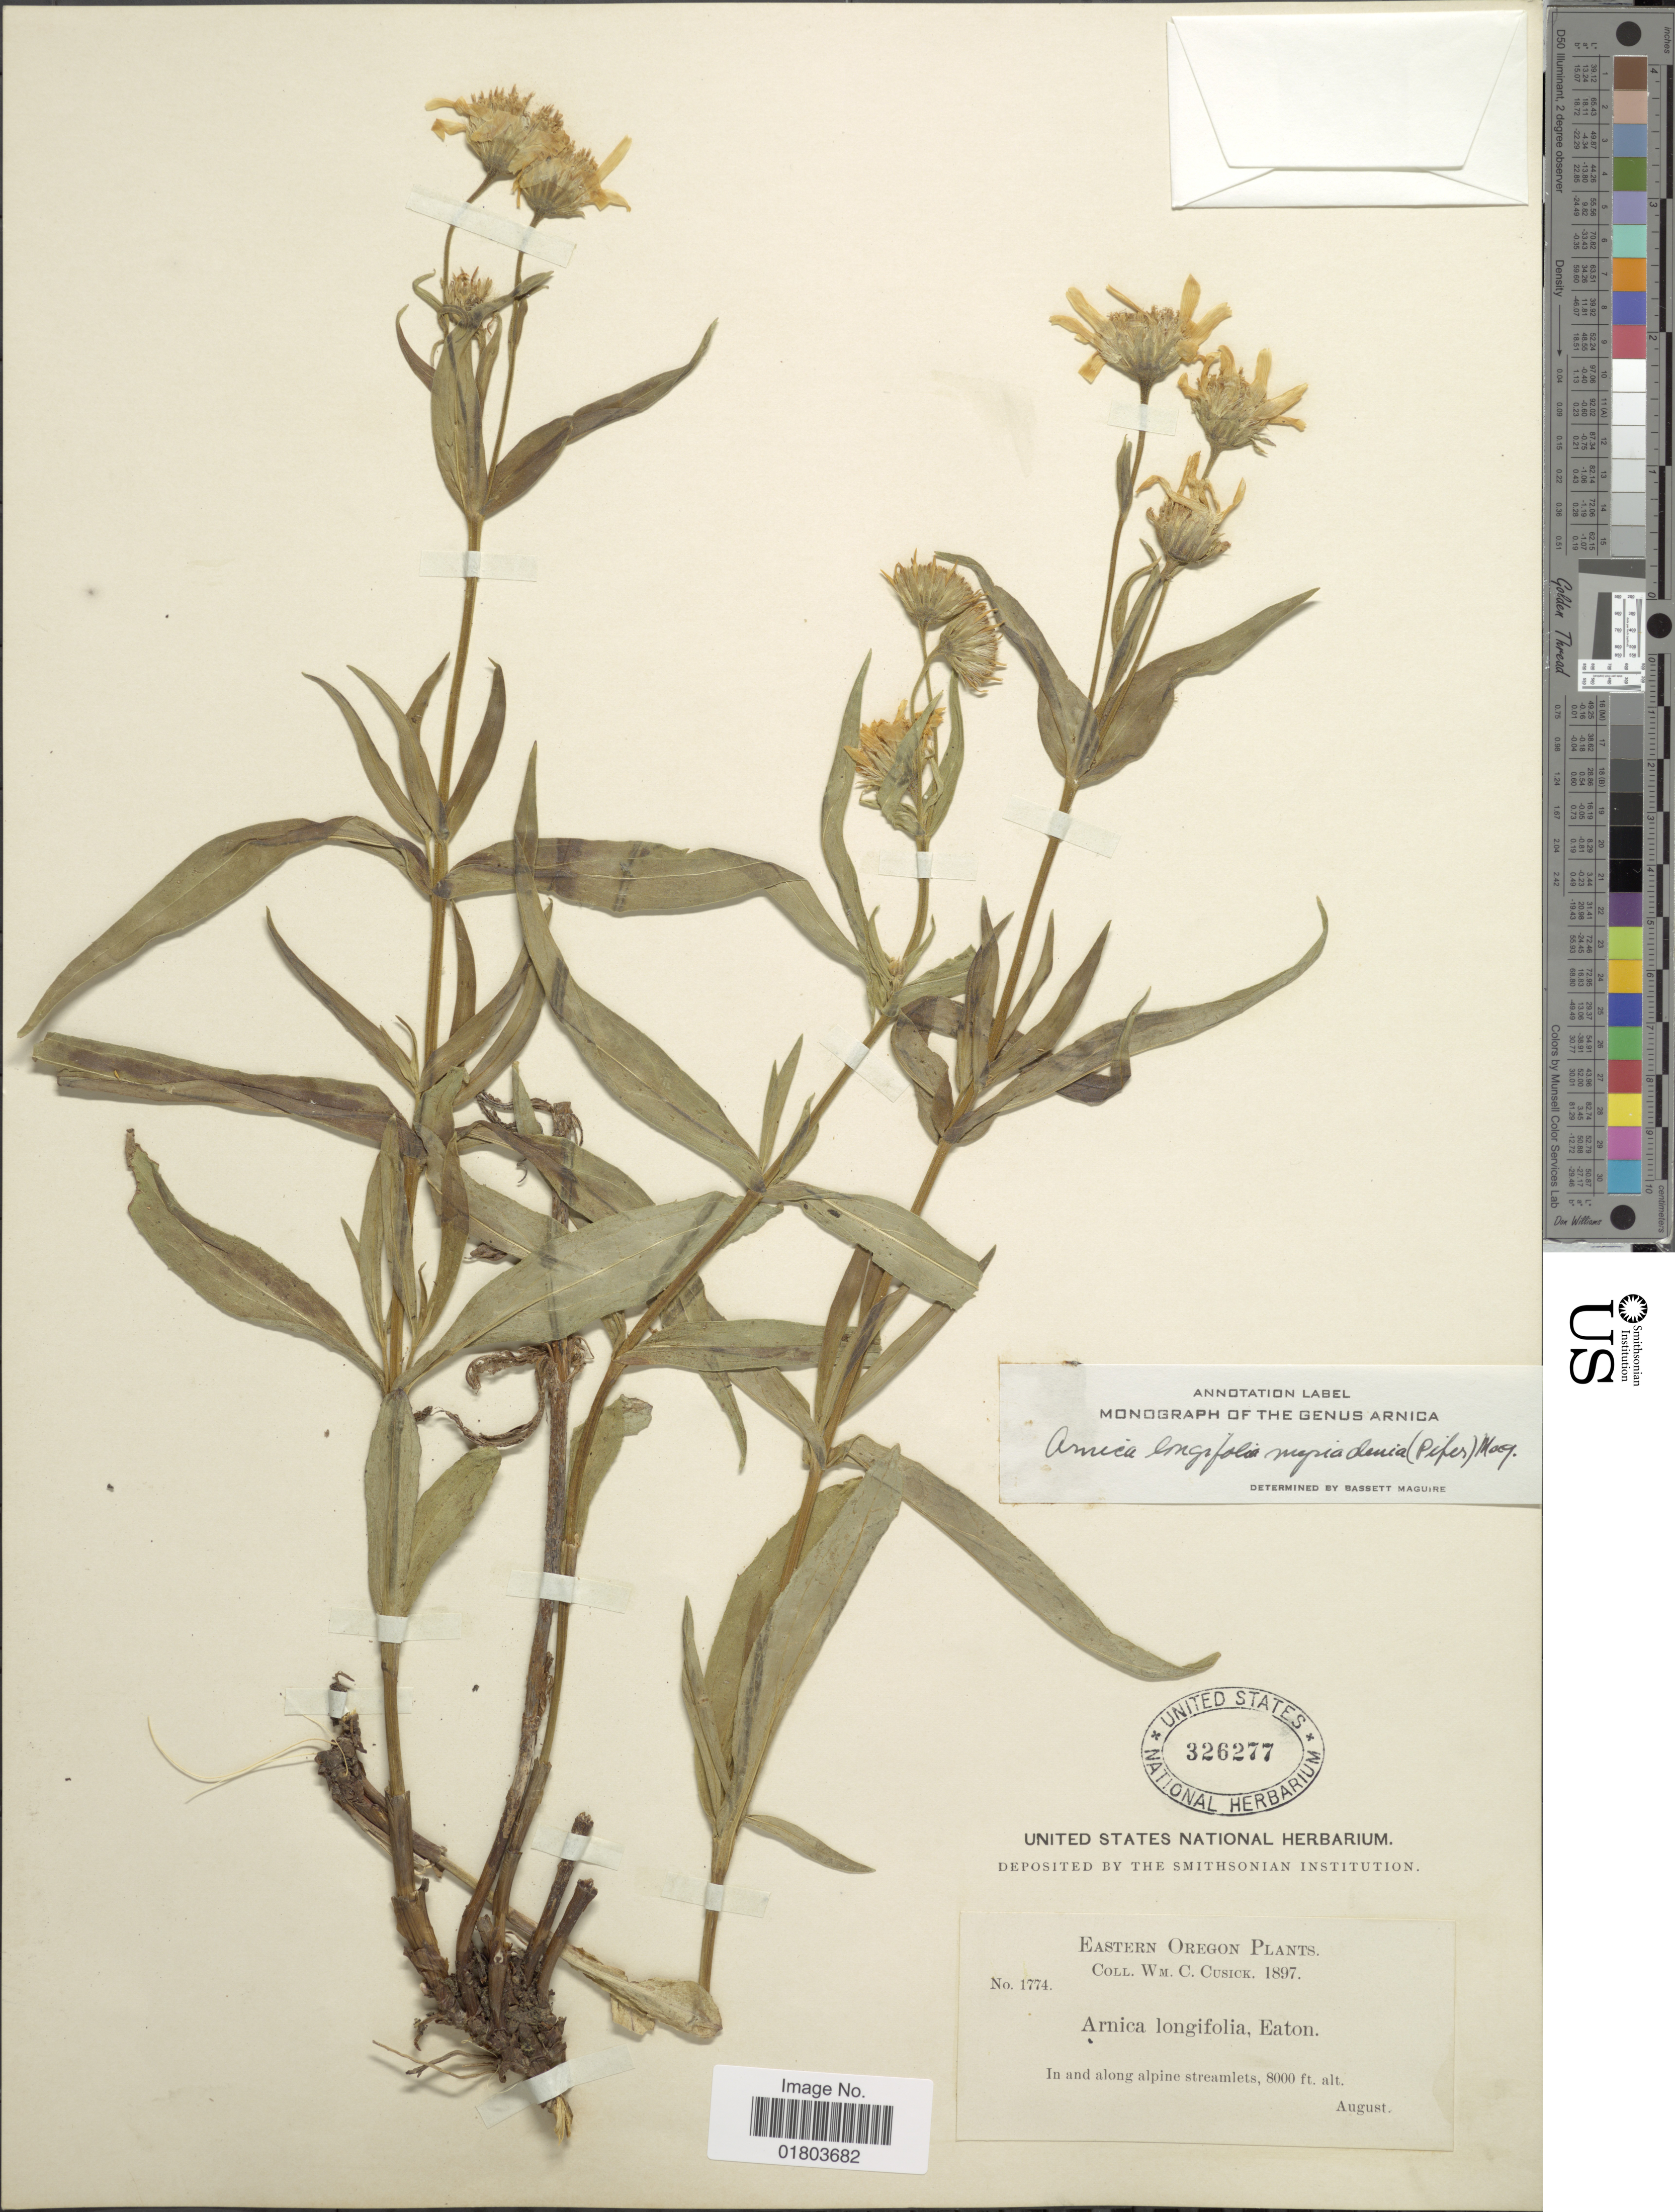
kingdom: Plantae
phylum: Tracheophyta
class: Magnoliopsida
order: Asterales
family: Asteraceae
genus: Arnica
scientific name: Arnica longifolia subsp. myriadenia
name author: (Piper) Maguire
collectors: W. C. Cusick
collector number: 1774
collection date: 1897-08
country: United States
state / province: Oregon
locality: Eastern oregon, in and along alpine streamlets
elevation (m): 2438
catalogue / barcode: US 326277